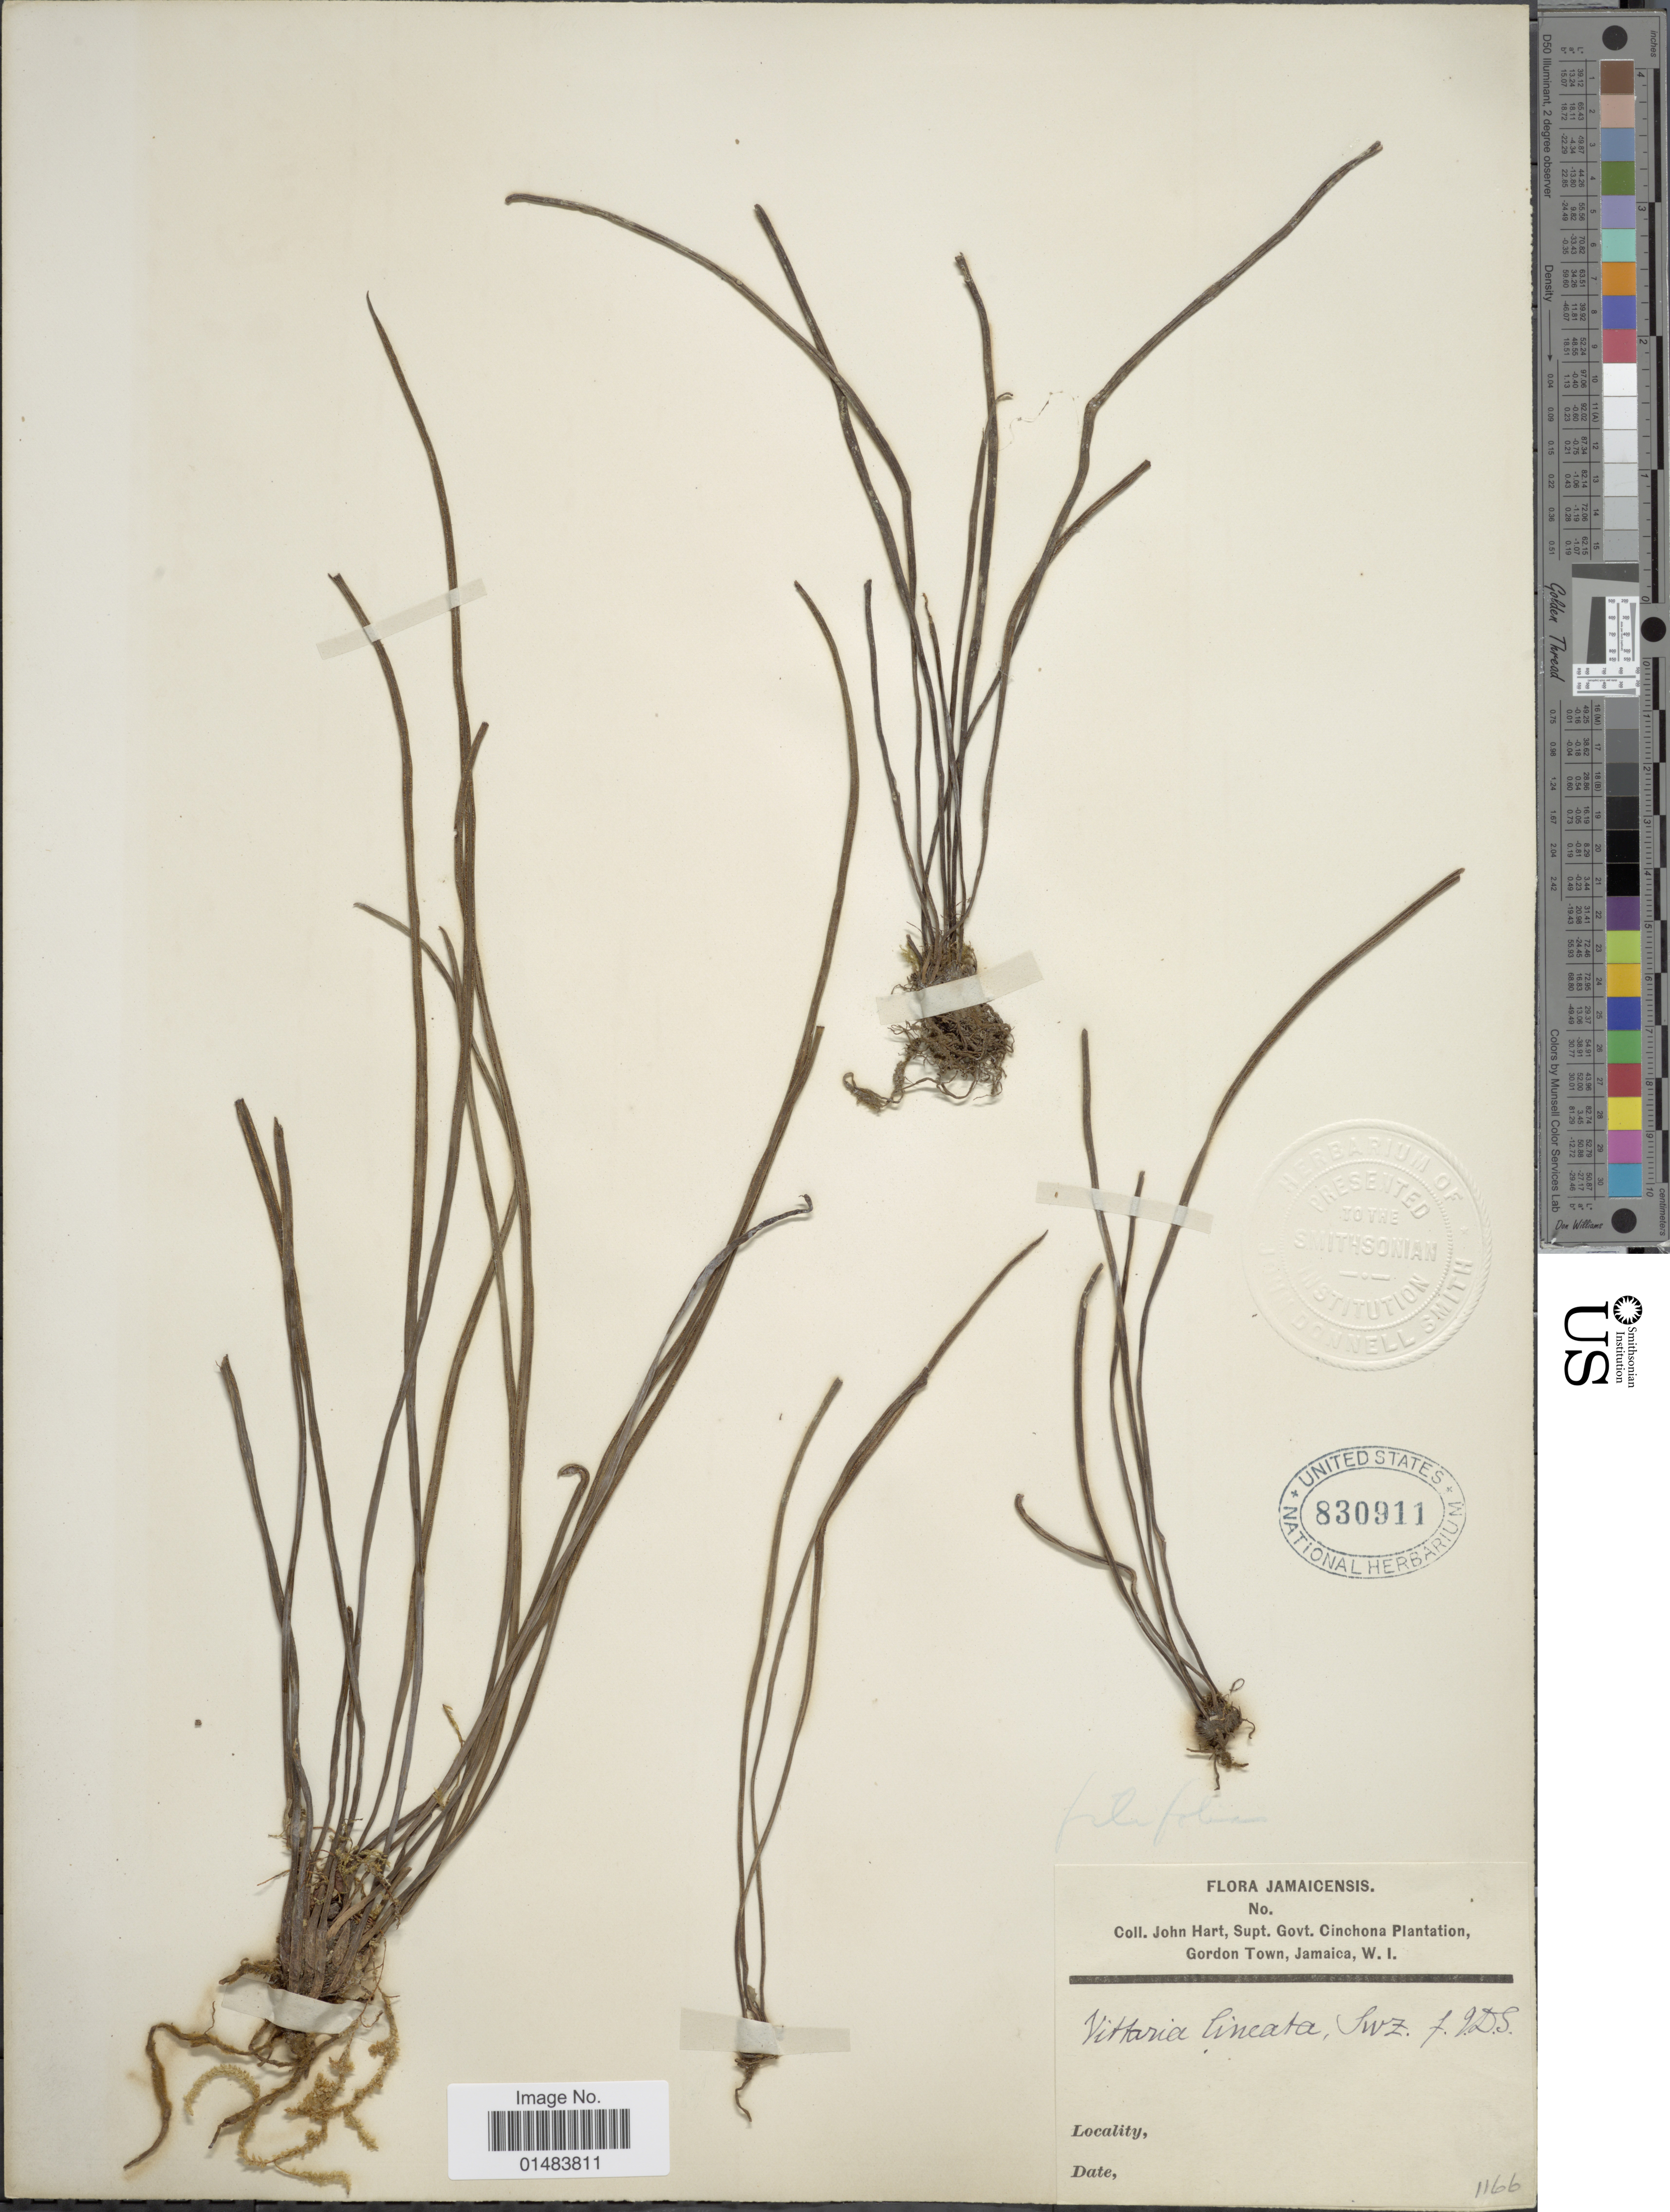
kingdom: Plantae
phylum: Tracheophyta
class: Polypodiopsida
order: Polypodiales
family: Pteridaceae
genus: Vittaria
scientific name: Vittaria graminifolia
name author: Kaulf.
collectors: J. Hart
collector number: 1166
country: Jamaica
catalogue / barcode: US 830911